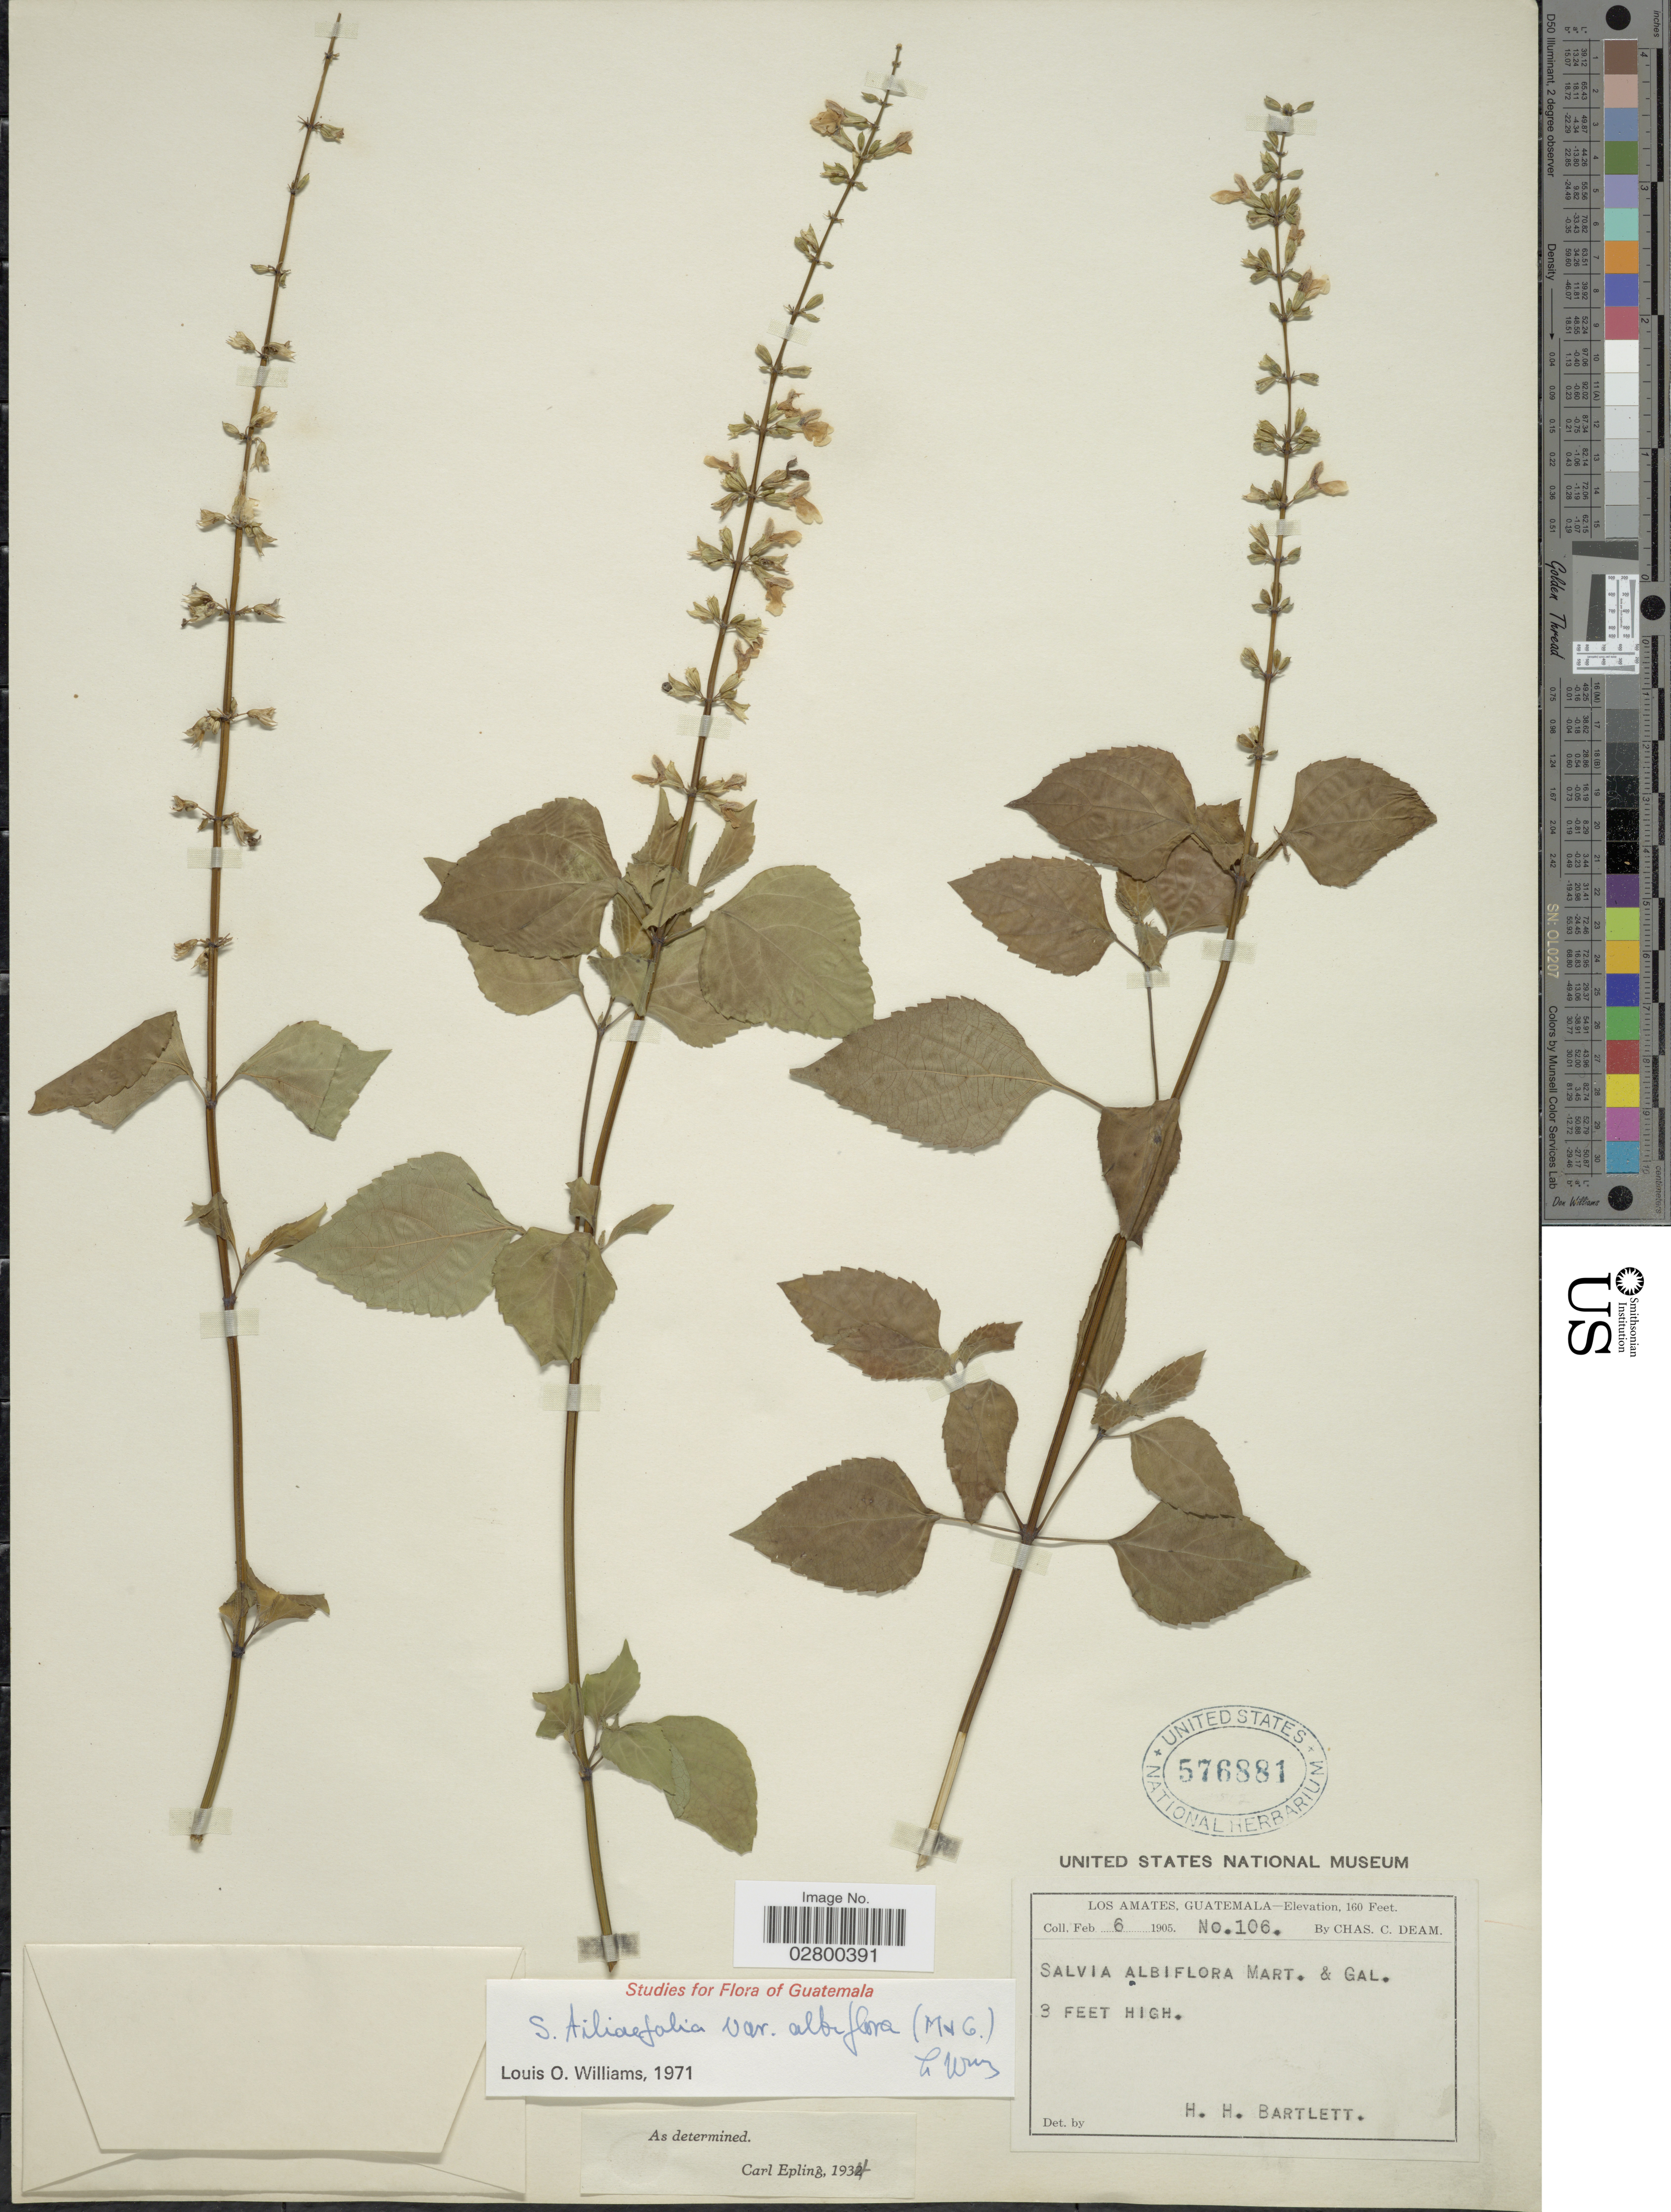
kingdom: Plantae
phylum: Tracheophyta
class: Magnoliopsida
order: Lamiales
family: Lamiaceae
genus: Salvia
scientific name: Salvia albiflora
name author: M. Martens & Galeotti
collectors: C. C. Deam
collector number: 106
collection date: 1905-02-06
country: Guatemala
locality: Los Amates.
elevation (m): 49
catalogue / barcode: US 576881